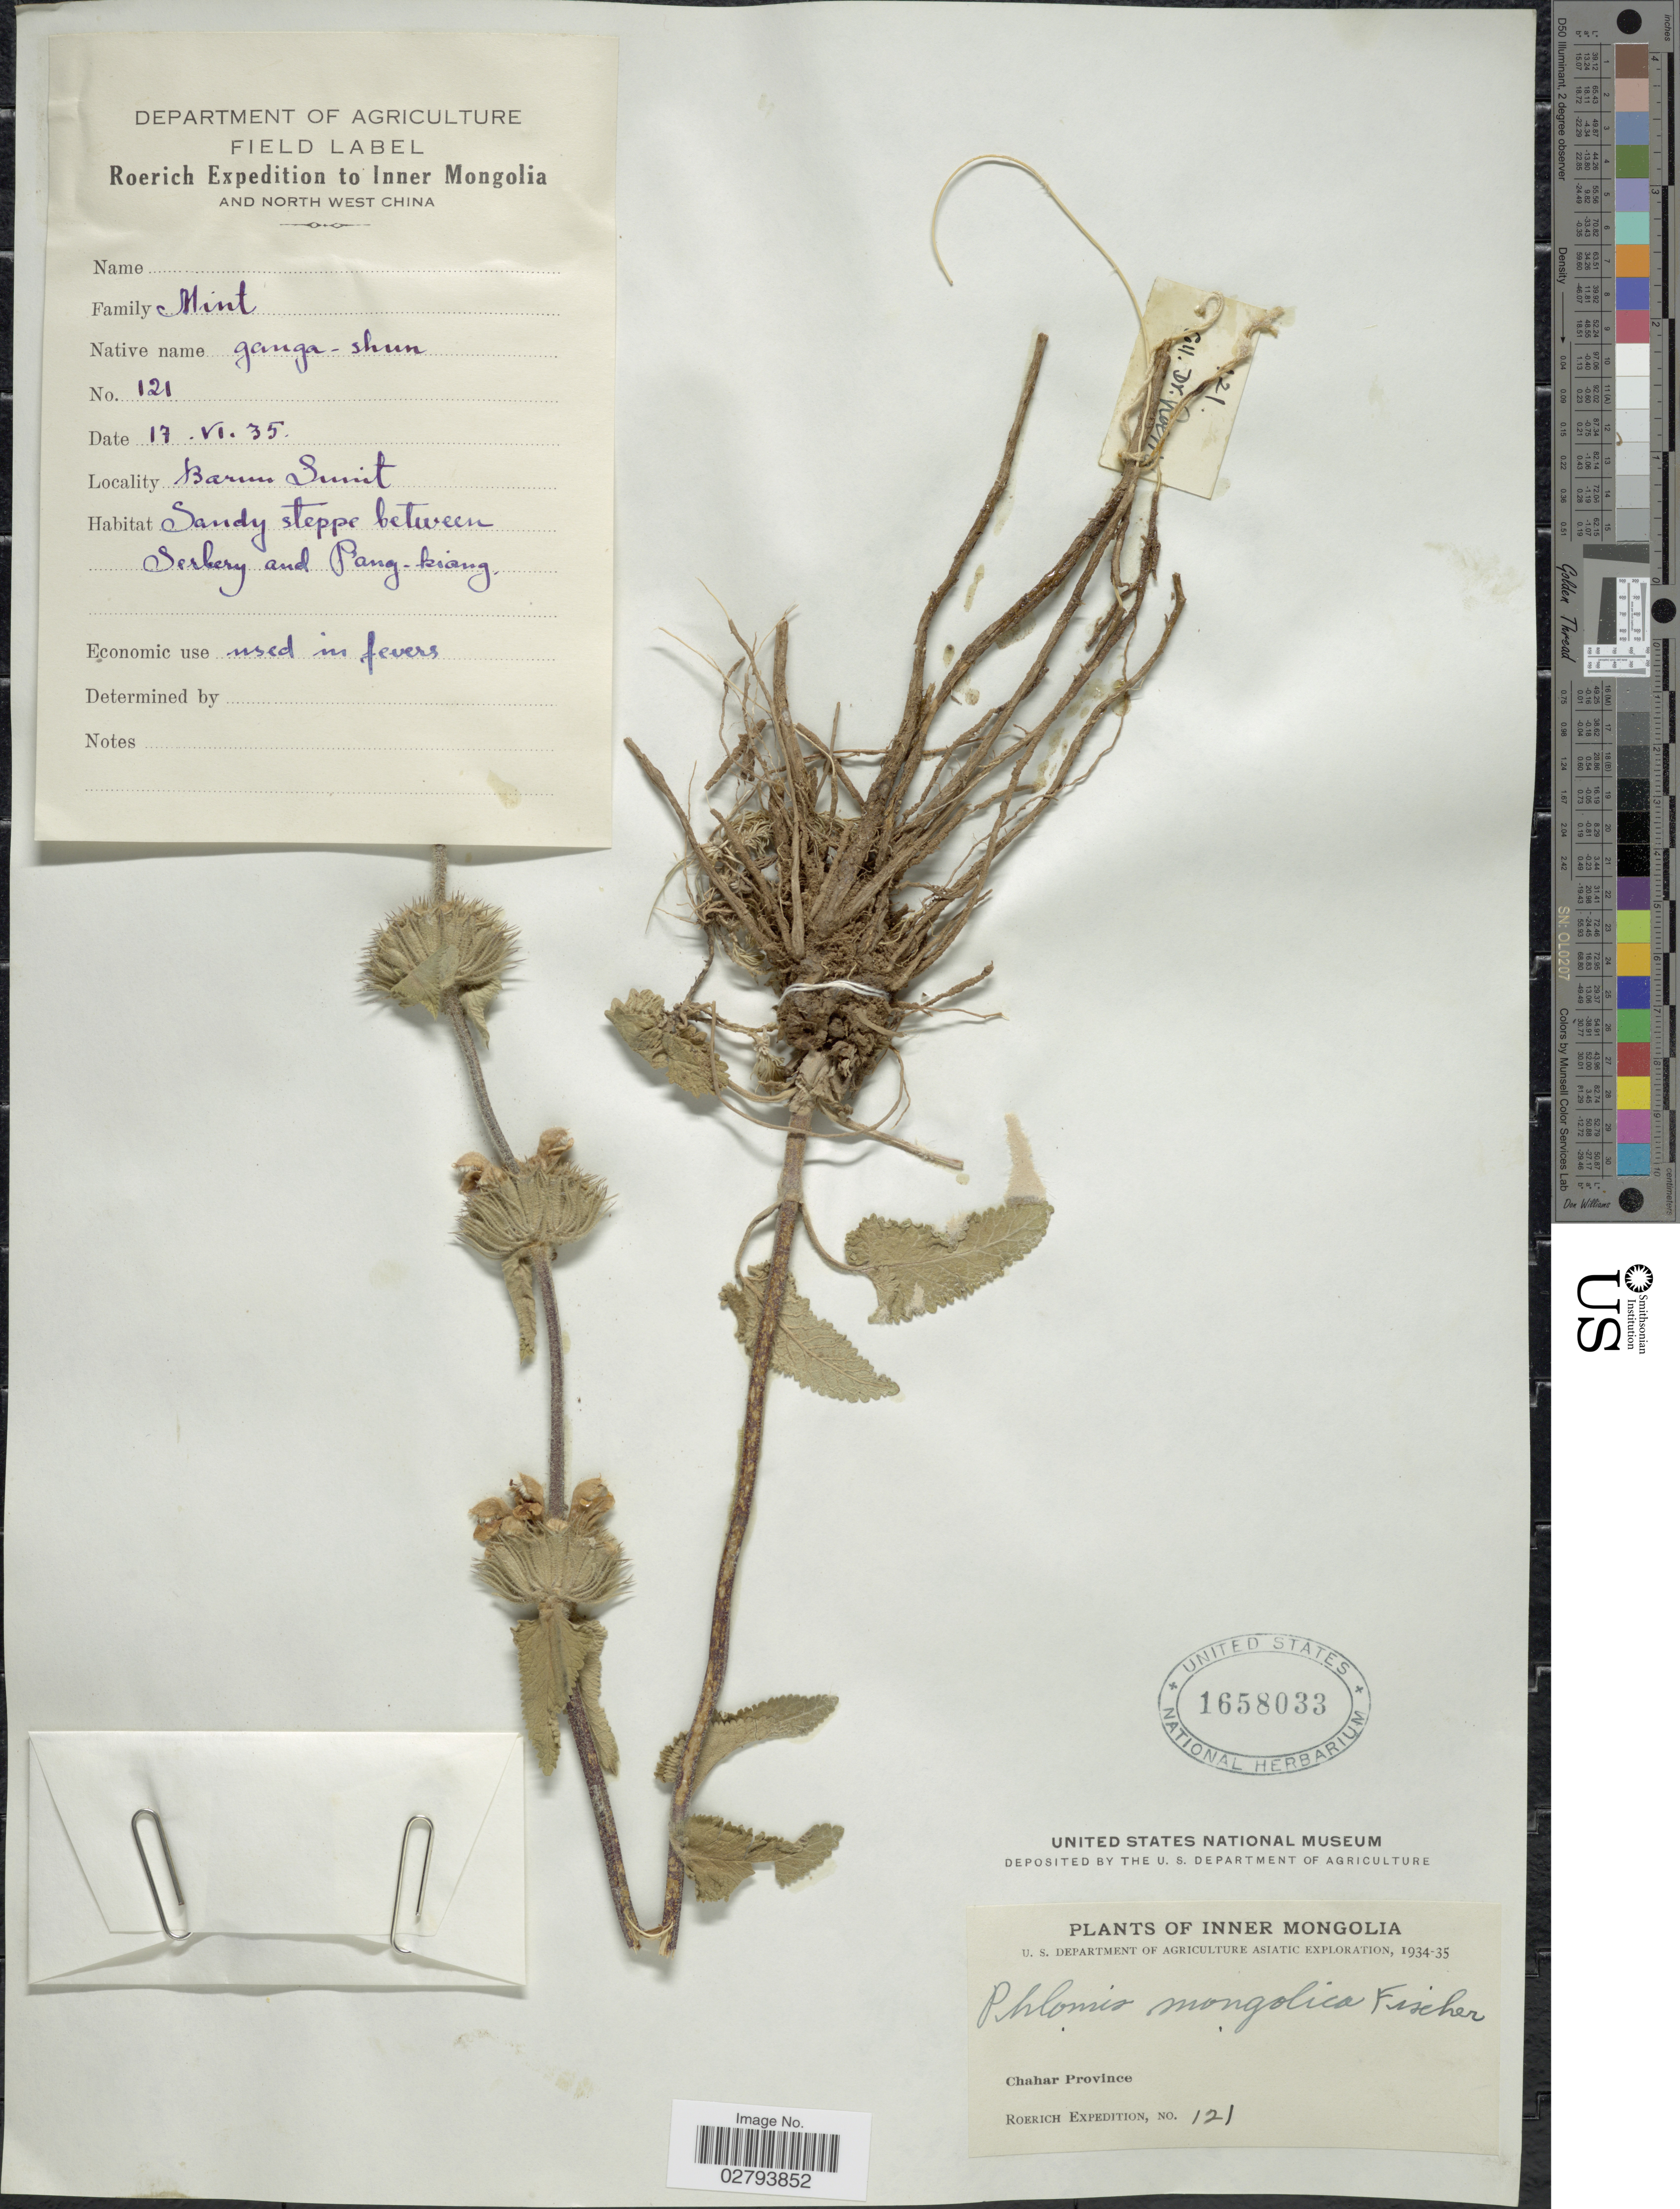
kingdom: Plantae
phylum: Tracheophyta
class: Magnoliopsida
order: Lamiales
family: Lamiaceae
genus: Phlomoides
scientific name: Phlomoides mongolica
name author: (Turcz.) Kamelin & A.L. Budantzev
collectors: -. Roerich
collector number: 121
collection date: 1935-06-17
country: China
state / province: Nei Monggol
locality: Inner Mongolia, Chahar Province, Barun Sunit, between Serbery [interpreted] and P'ang-kiang.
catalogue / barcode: US 1658033